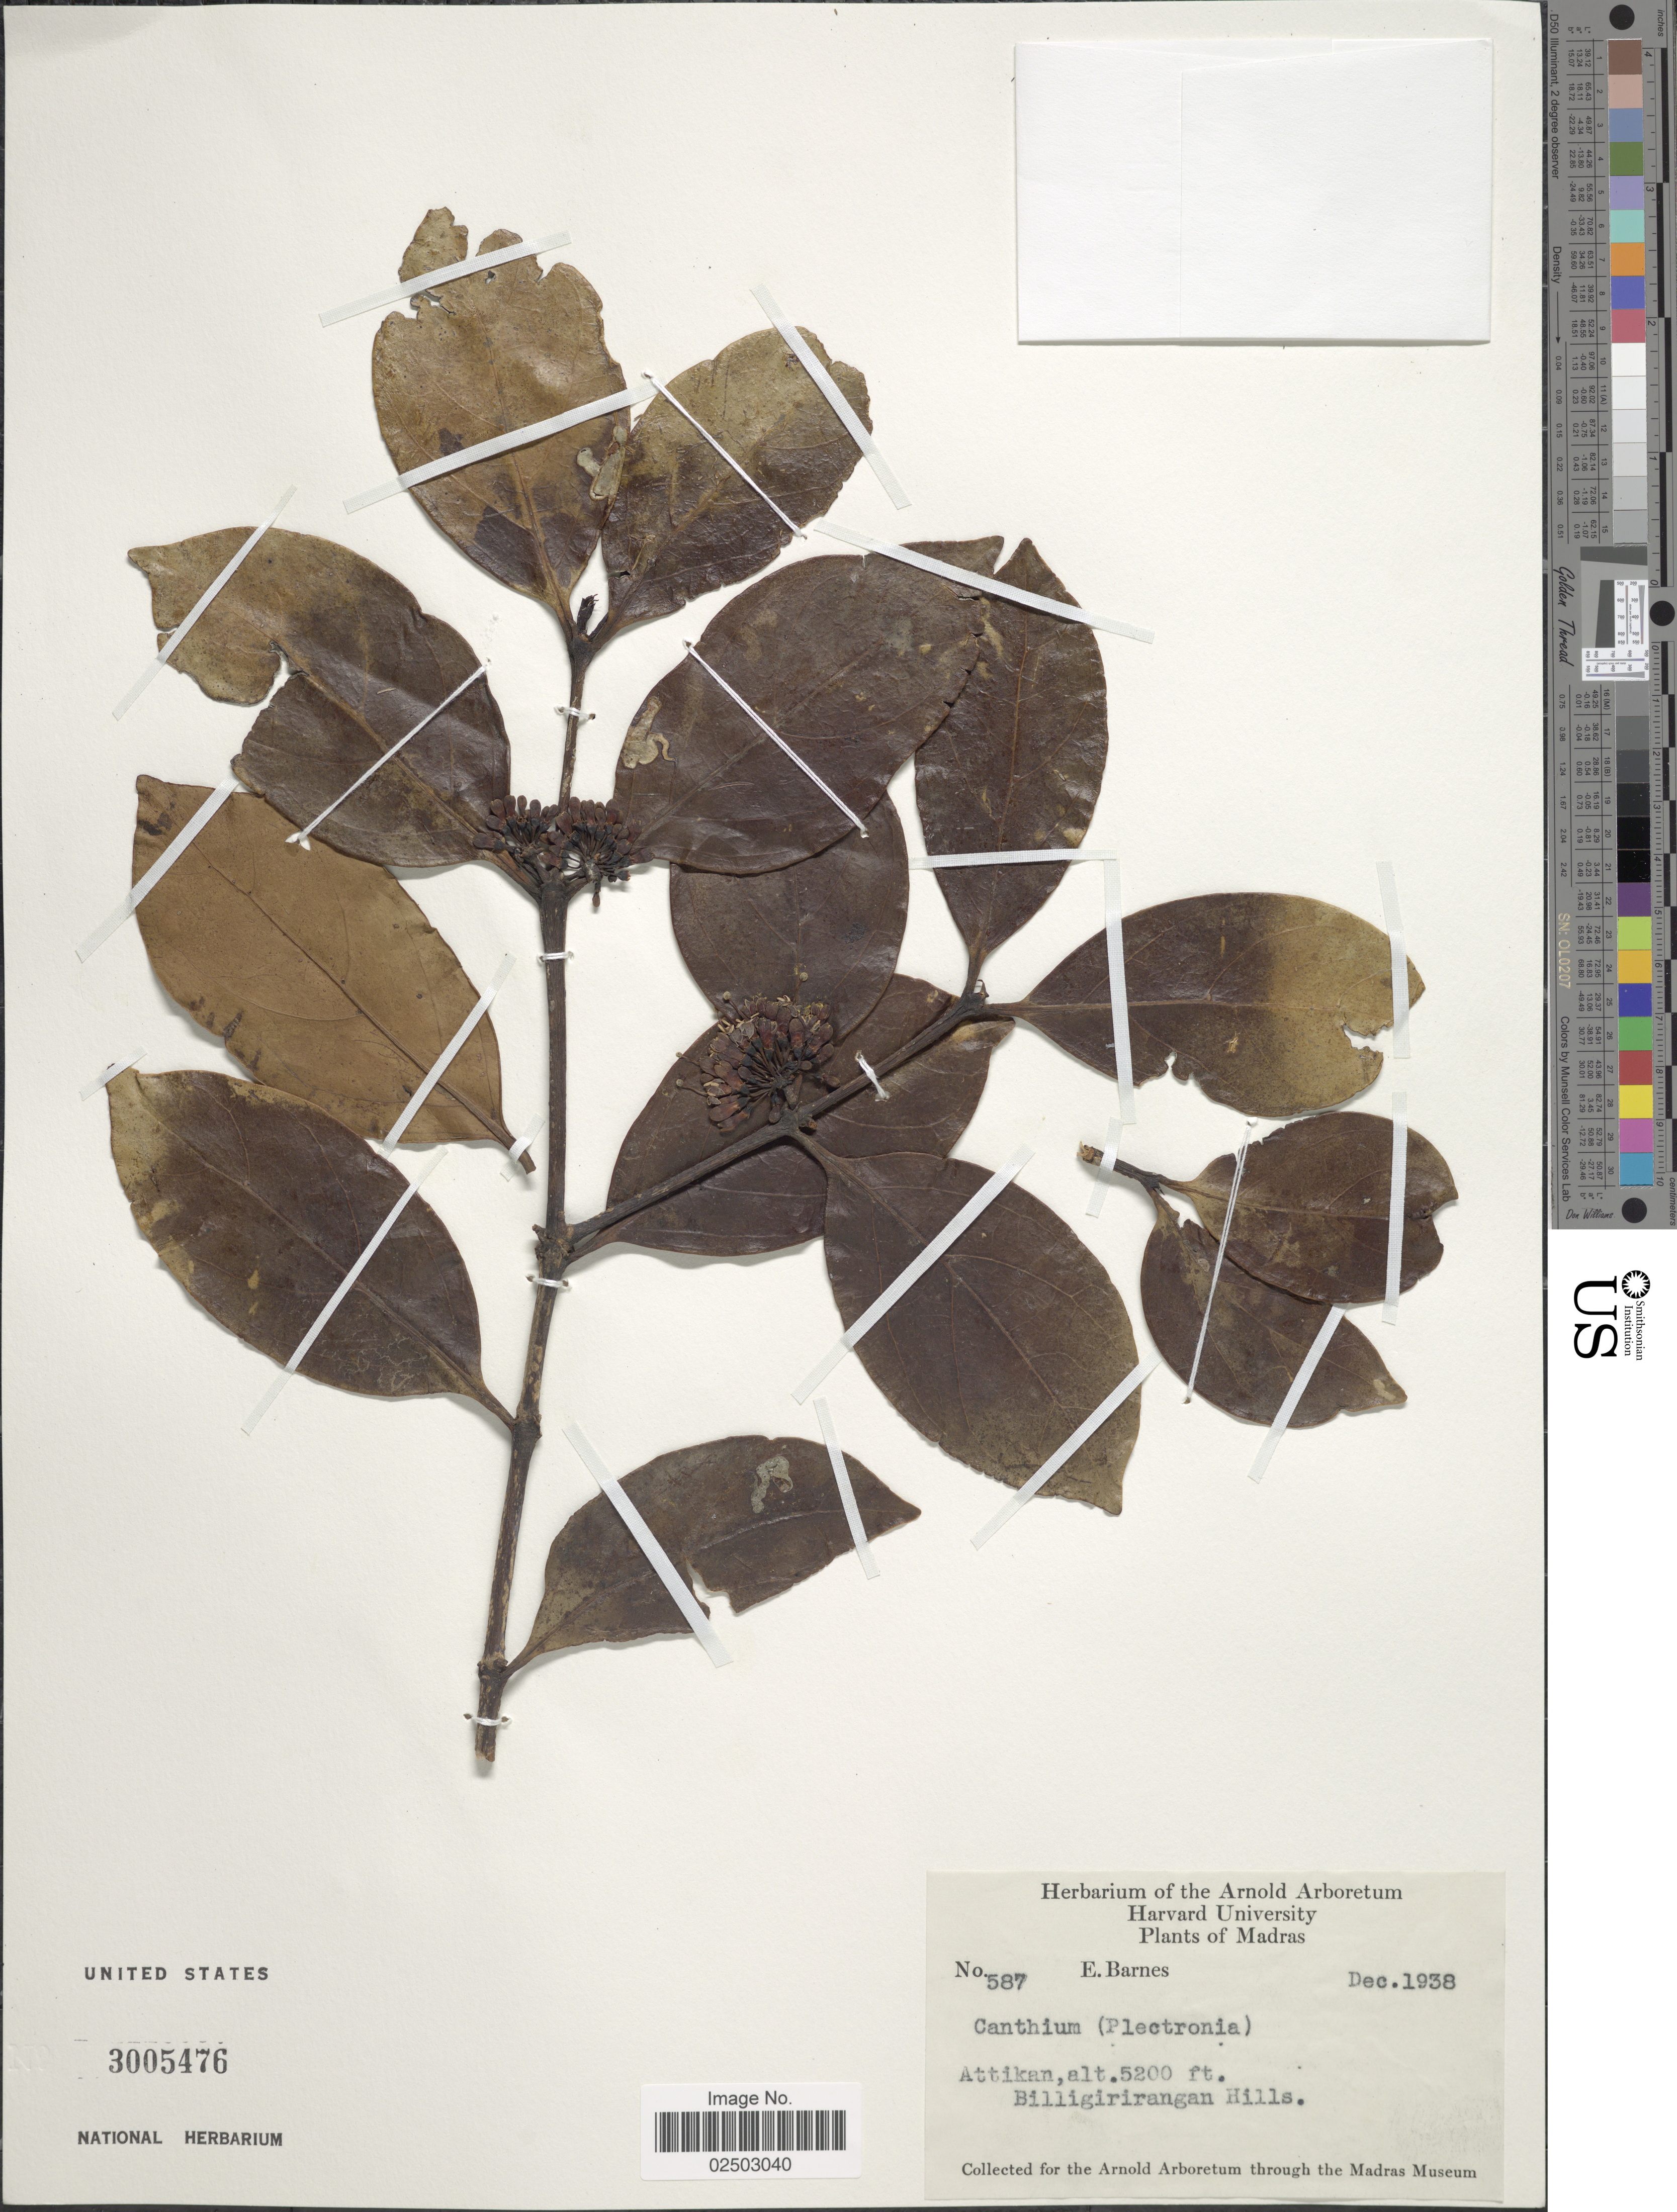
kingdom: Plantae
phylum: Tracheophyta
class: Magnoliopsida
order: Gentianales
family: Rubiaceae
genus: Bridsonia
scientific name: Bridsonia chamaedendrum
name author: (Kuntze) Verstraete & A.E. van Wyk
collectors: E. Barnes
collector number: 587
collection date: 1938-12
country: India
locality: Madras, Attikan, Billigirirangan Hills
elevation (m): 1585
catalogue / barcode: US 3005476